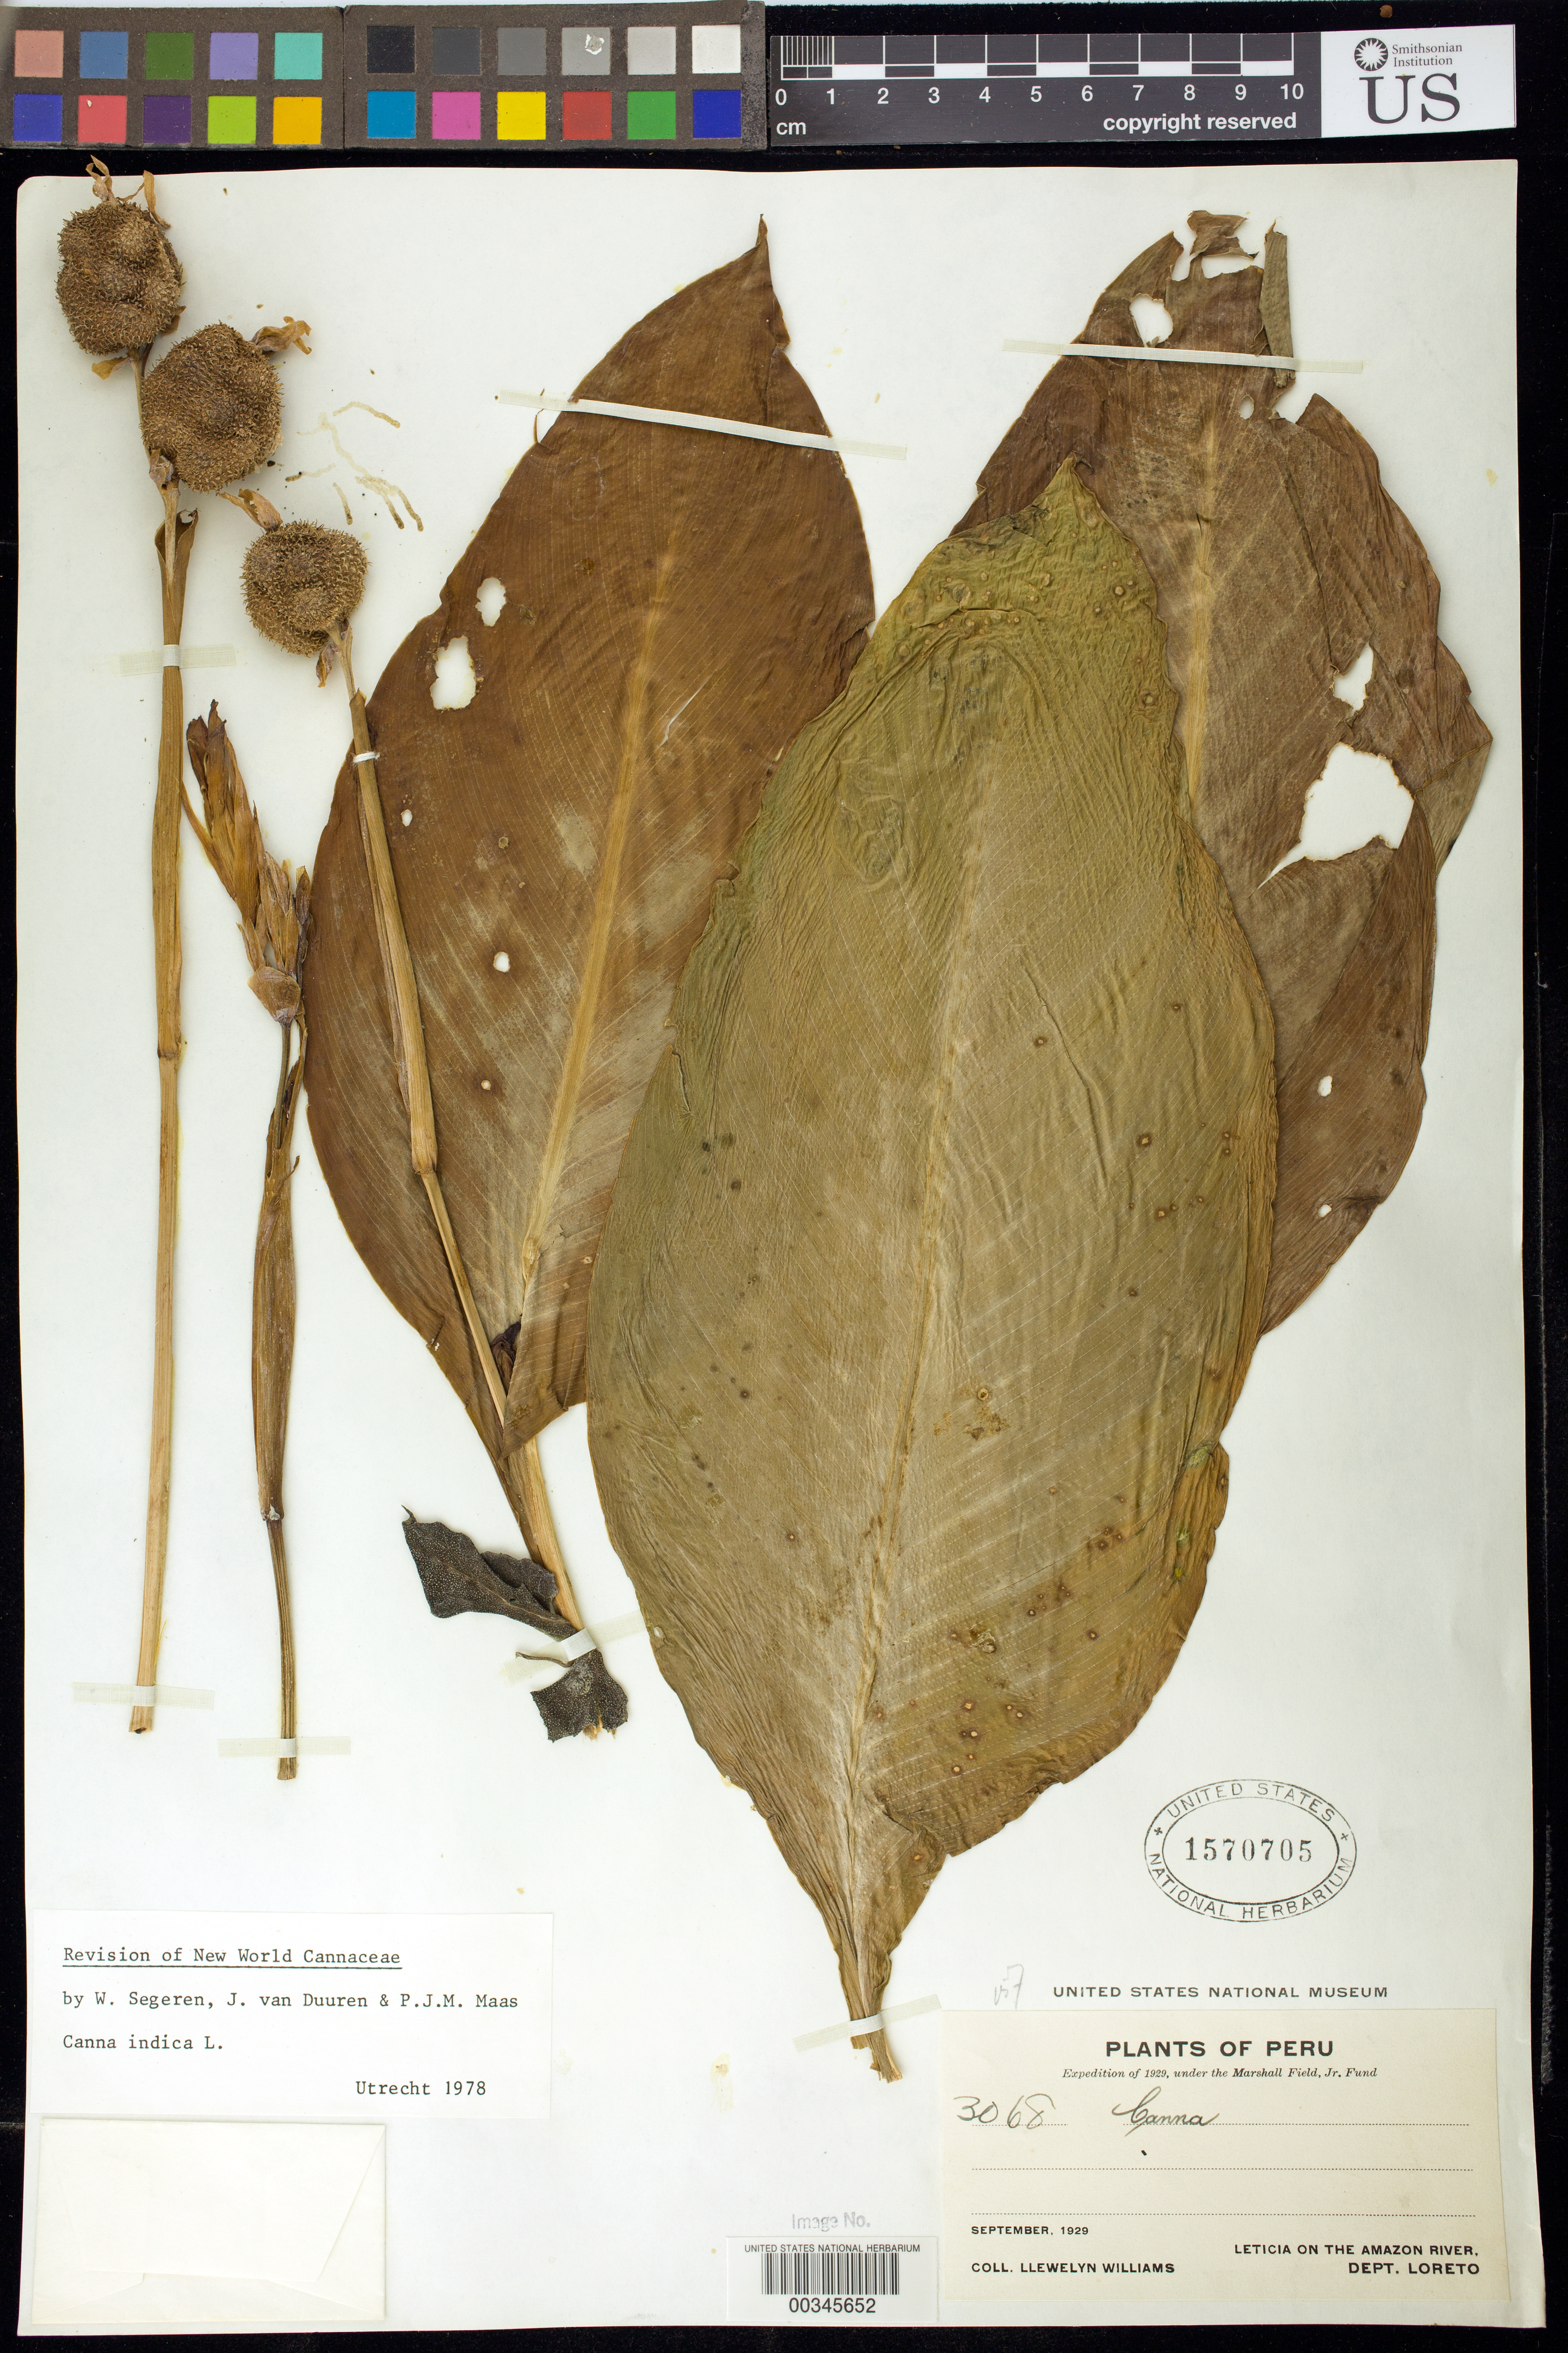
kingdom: Plantae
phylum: Tracheophyta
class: Liliopsida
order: Zingiberales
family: Cannaceae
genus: Canna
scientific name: Canna indica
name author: L.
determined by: Segeren, W.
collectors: Ll. Williams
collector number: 3068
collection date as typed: Sep 1929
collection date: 1929-09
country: Peru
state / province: Loreto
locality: Leticia on amazon river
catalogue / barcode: US 1570705